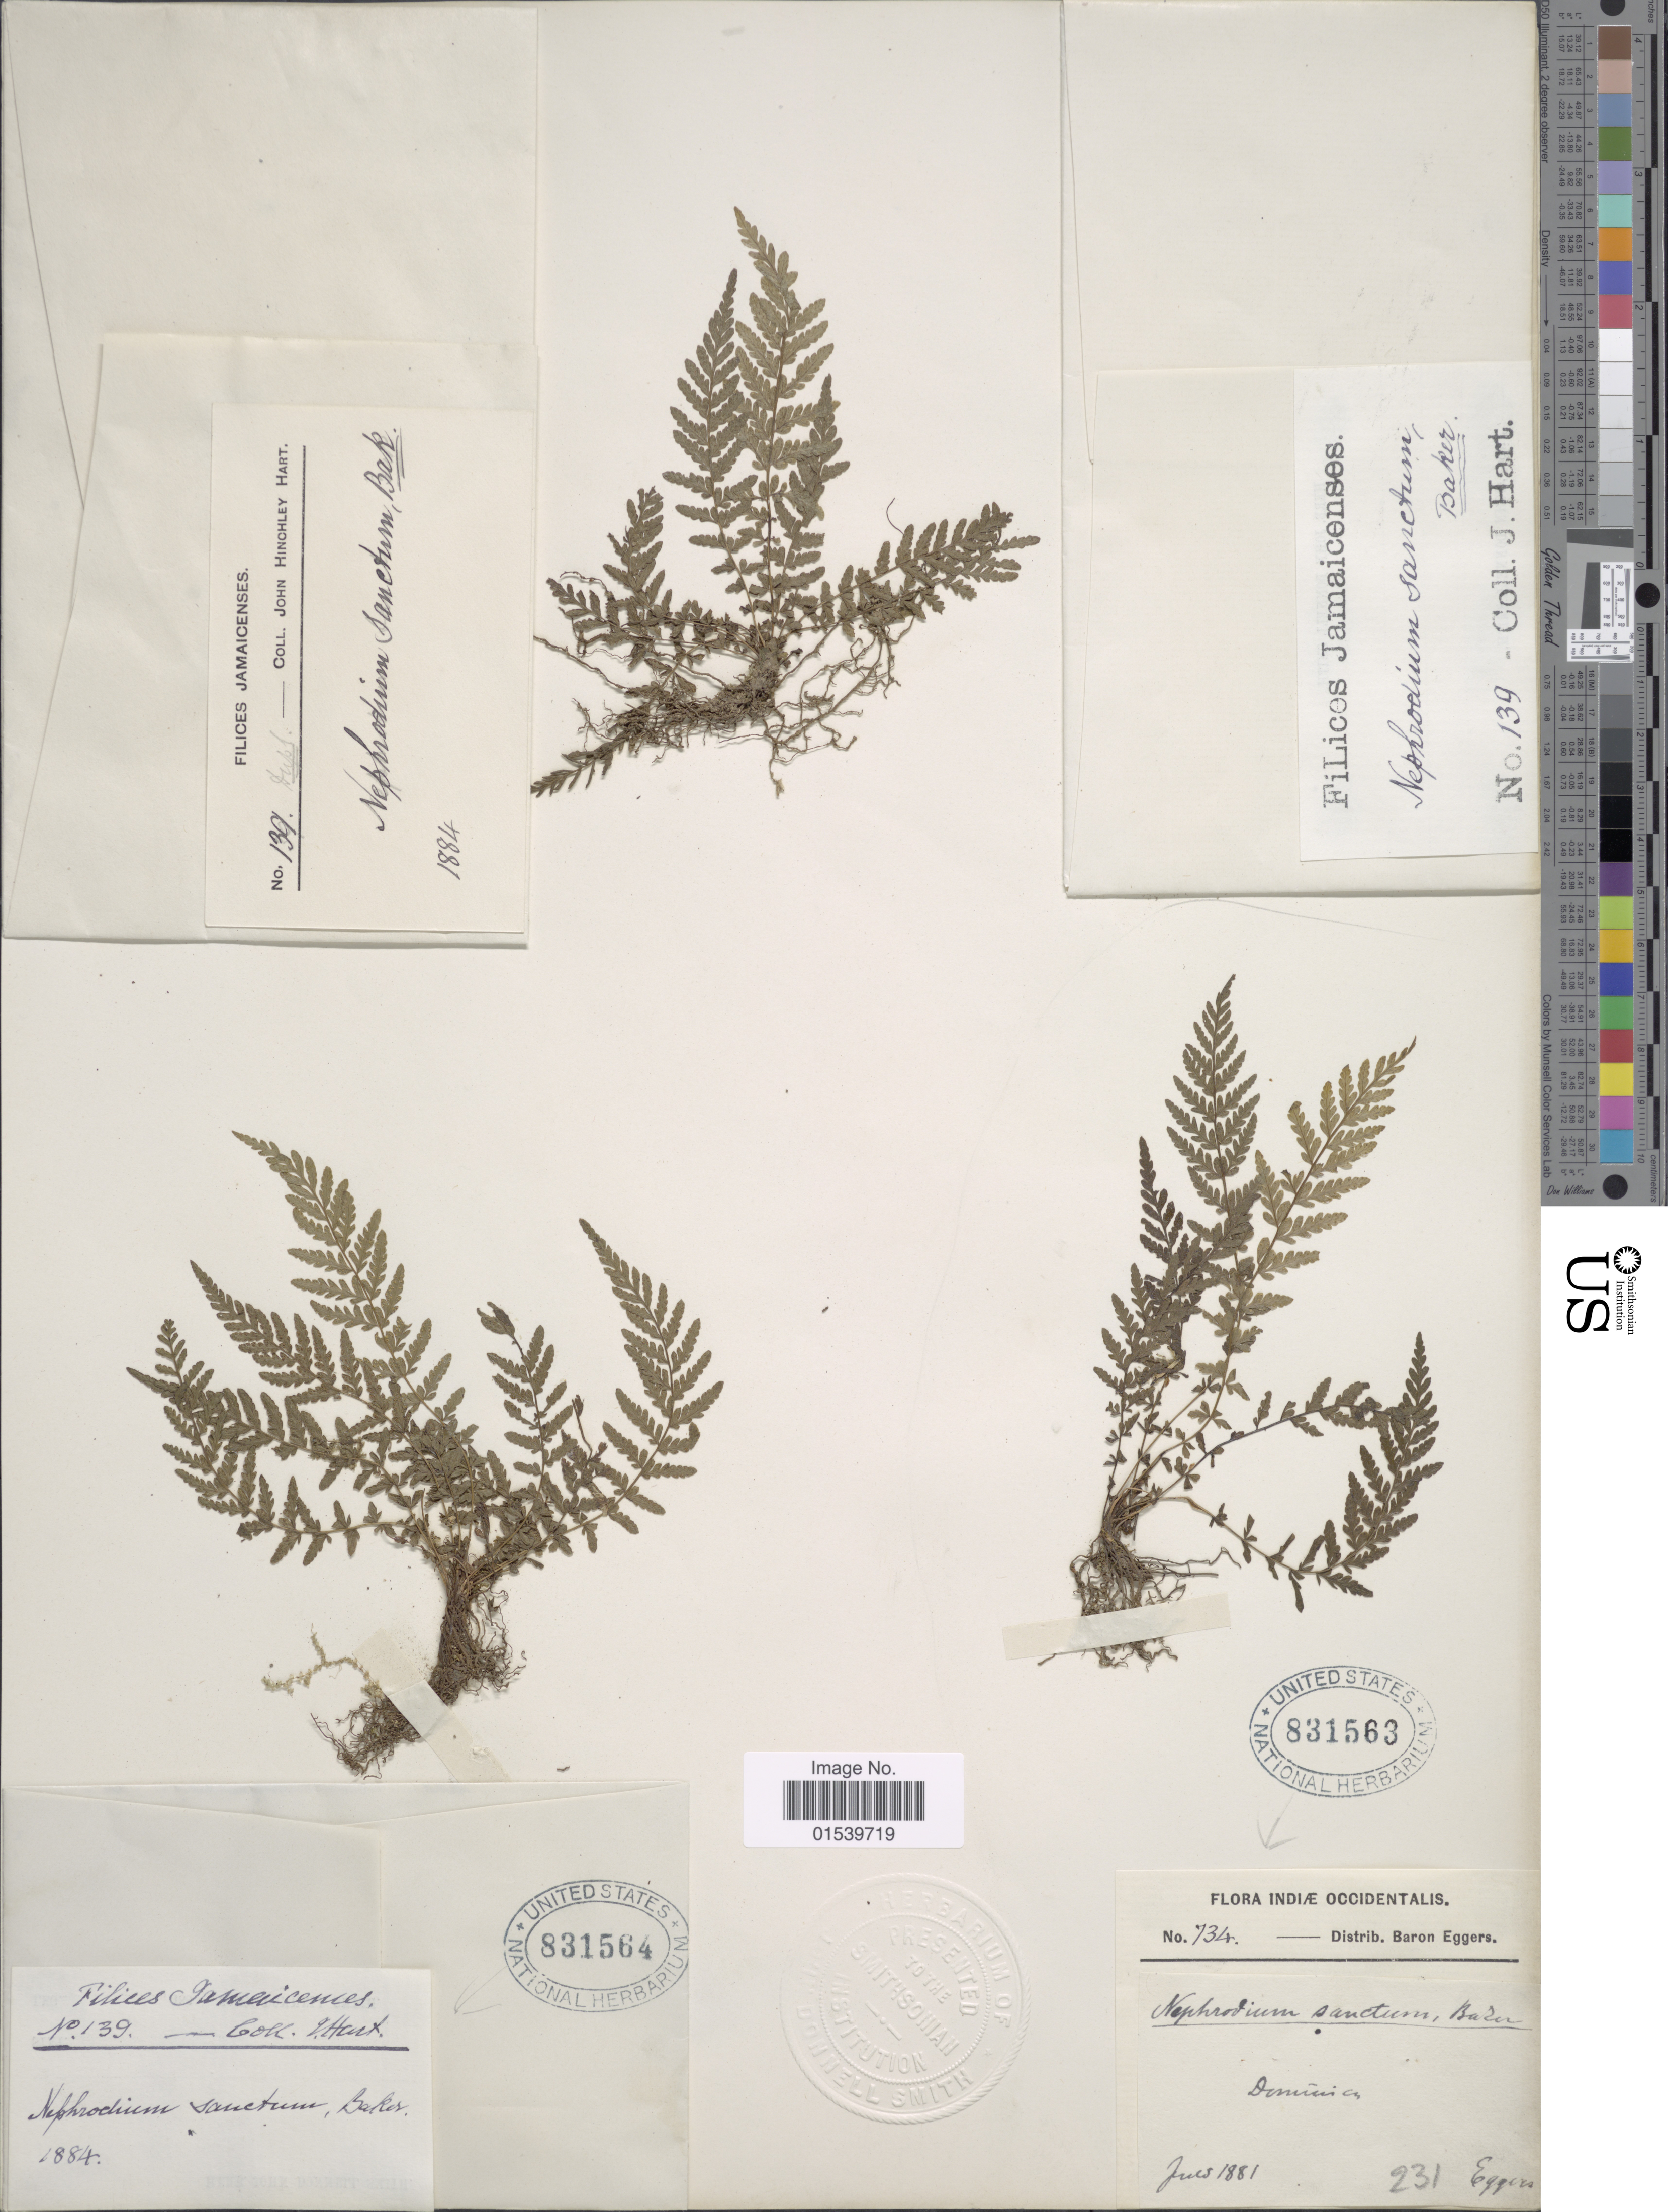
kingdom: Plantae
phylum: Tracheophyta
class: Polypodiopsida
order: Polypodiales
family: Thelypteridaceae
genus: Amauropelta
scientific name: Amauropelta sancta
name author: (L.) Pic. Serm.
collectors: J. Hart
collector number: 139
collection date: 1884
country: Jamaica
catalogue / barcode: US 831564